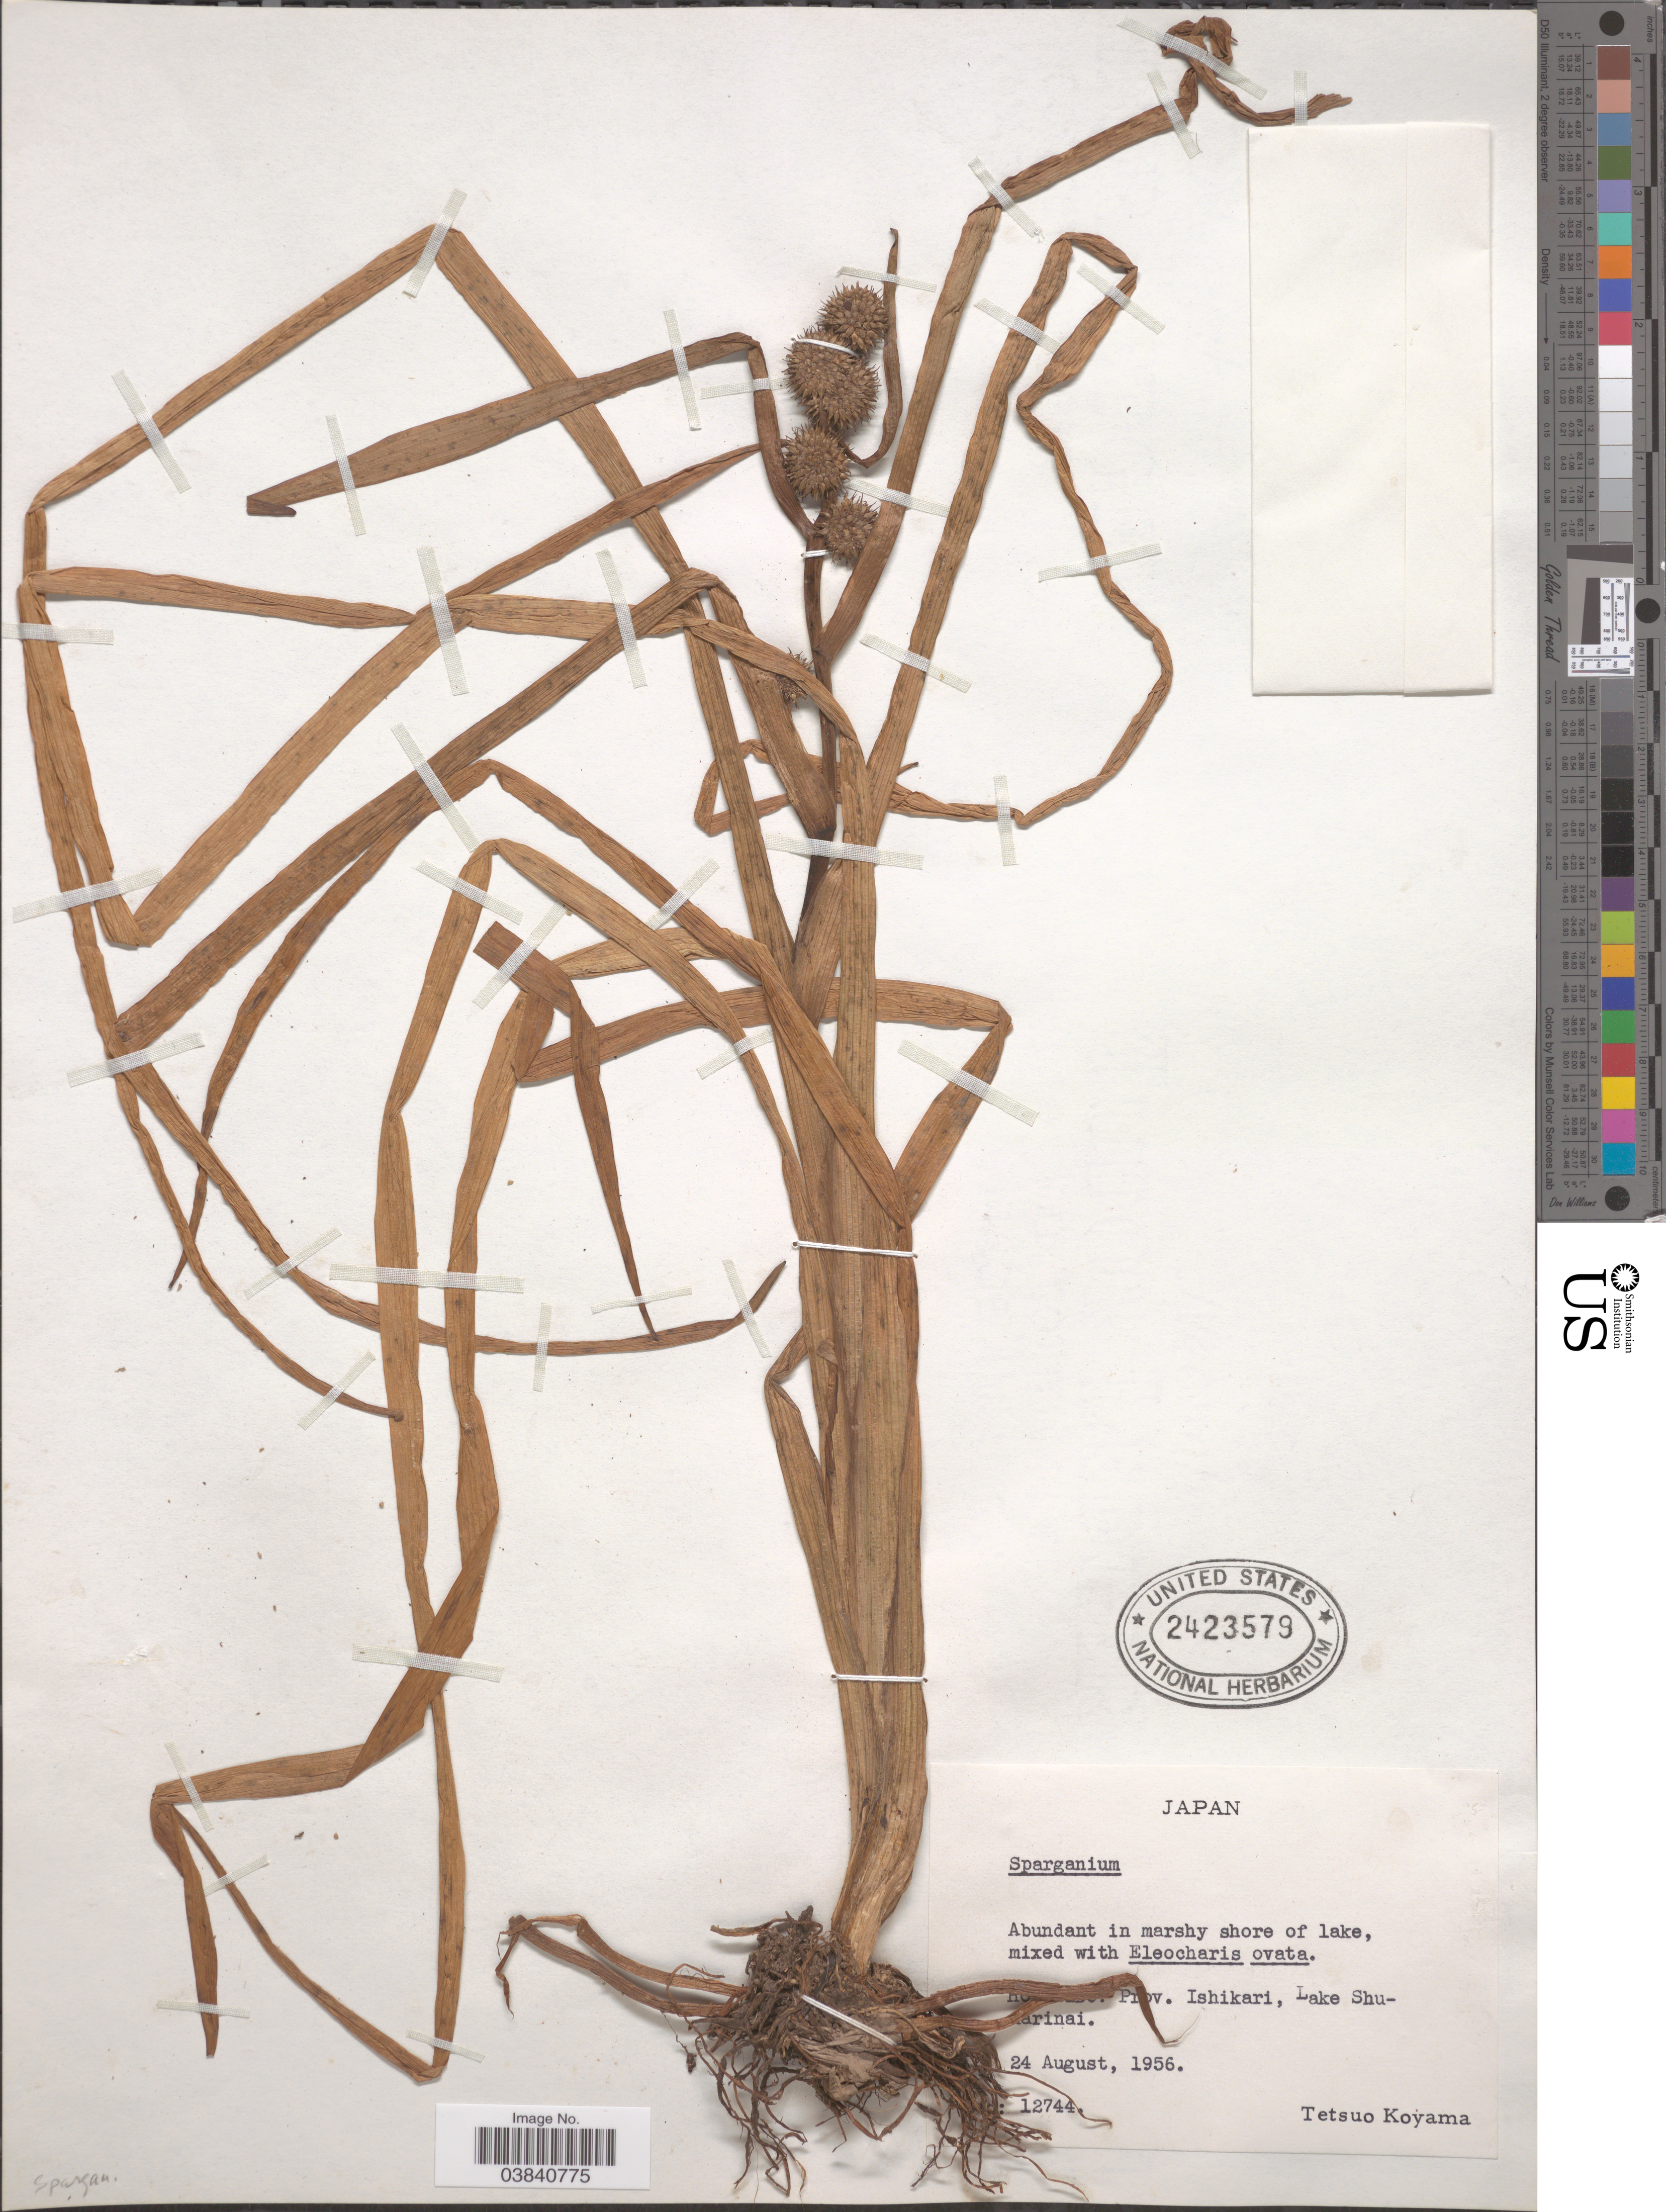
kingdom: Plantae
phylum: Tracheophyta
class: Liliopsida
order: Poales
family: Typhaceae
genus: Sparganium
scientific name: Sparganium sp.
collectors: T. Koyama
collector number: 12744?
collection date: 1956-08-24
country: Japan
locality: [illegible text] P[illegible text]v. Ishikari, Lake Shu[illegible text]arinai.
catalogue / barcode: US 2423579